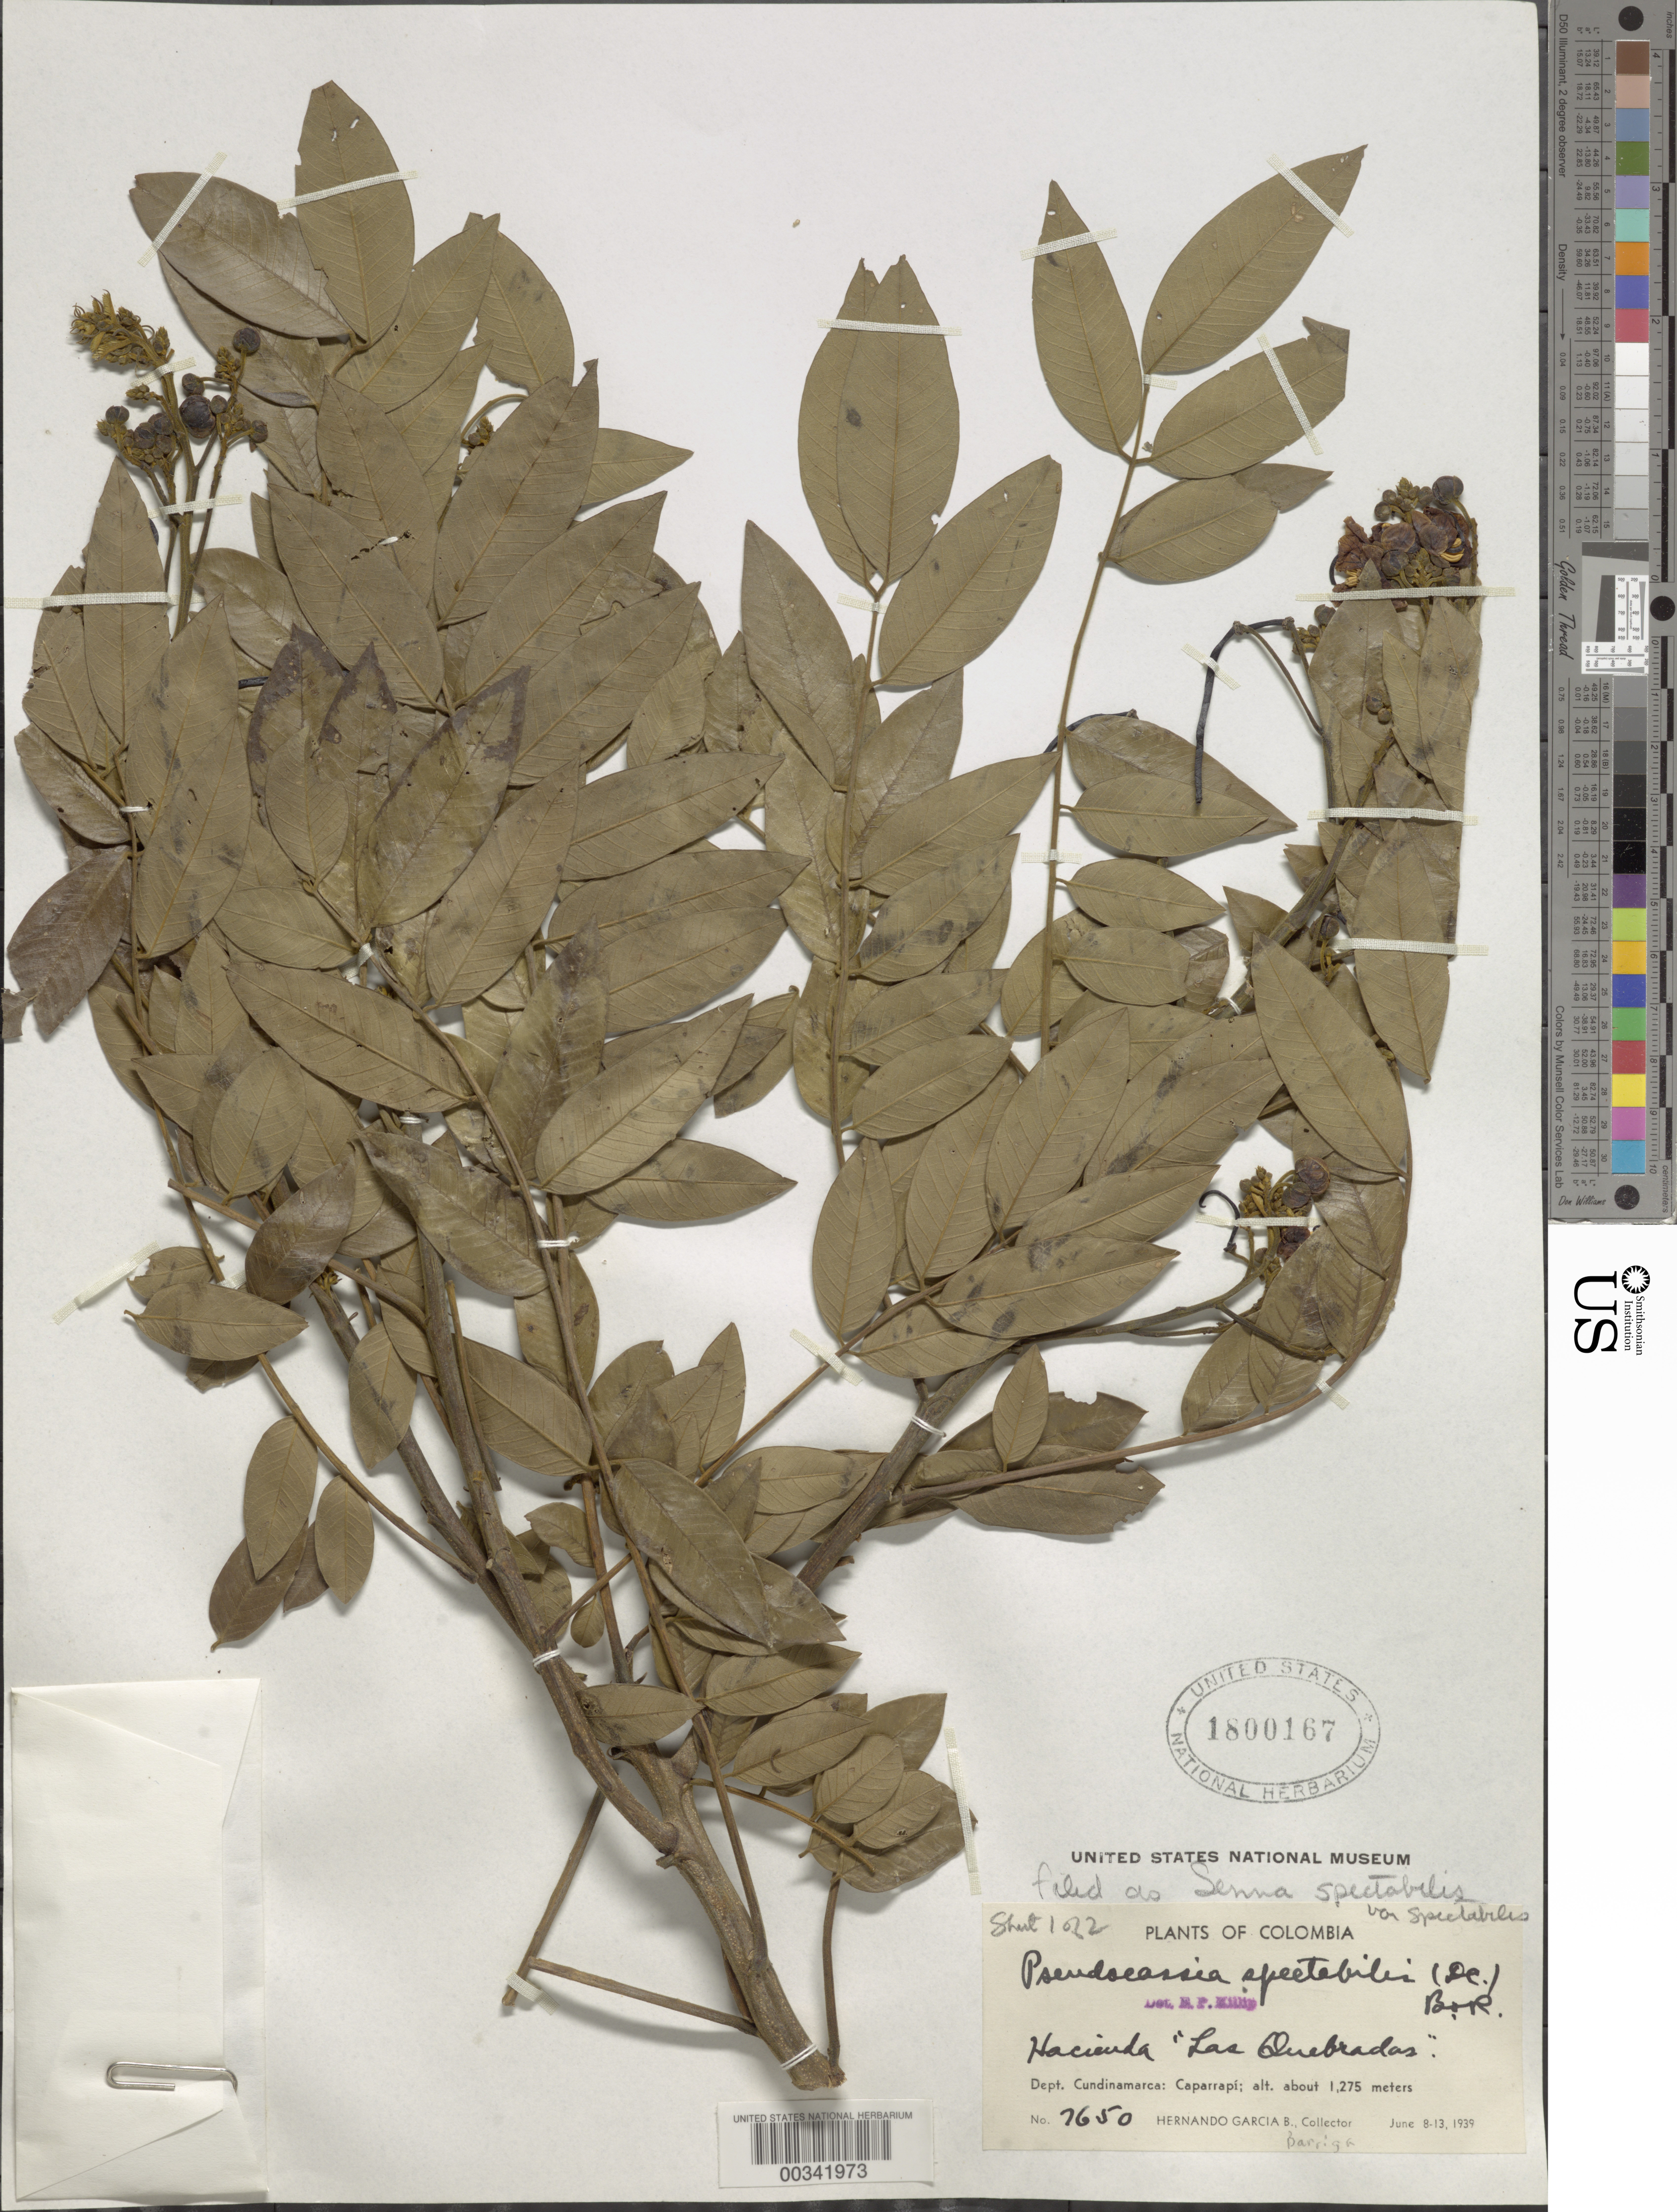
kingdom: Plantae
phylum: Tracheophyta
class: Magnoliopsida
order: Fabales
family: Fabaceae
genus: Senna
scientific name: Senna spectabilis var. spectabilis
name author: (DC.) H.S. Irwin & Barneby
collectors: H. García Barriga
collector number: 7650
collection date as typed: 08 Jun 1939 to 13 Jun 1939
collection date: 1939-06-08/1939-06-13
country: Colombia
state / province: Cundinamarca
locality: Hacienda "las Quebradas", Caparrapi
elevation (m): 1275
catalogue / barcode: US 1800167